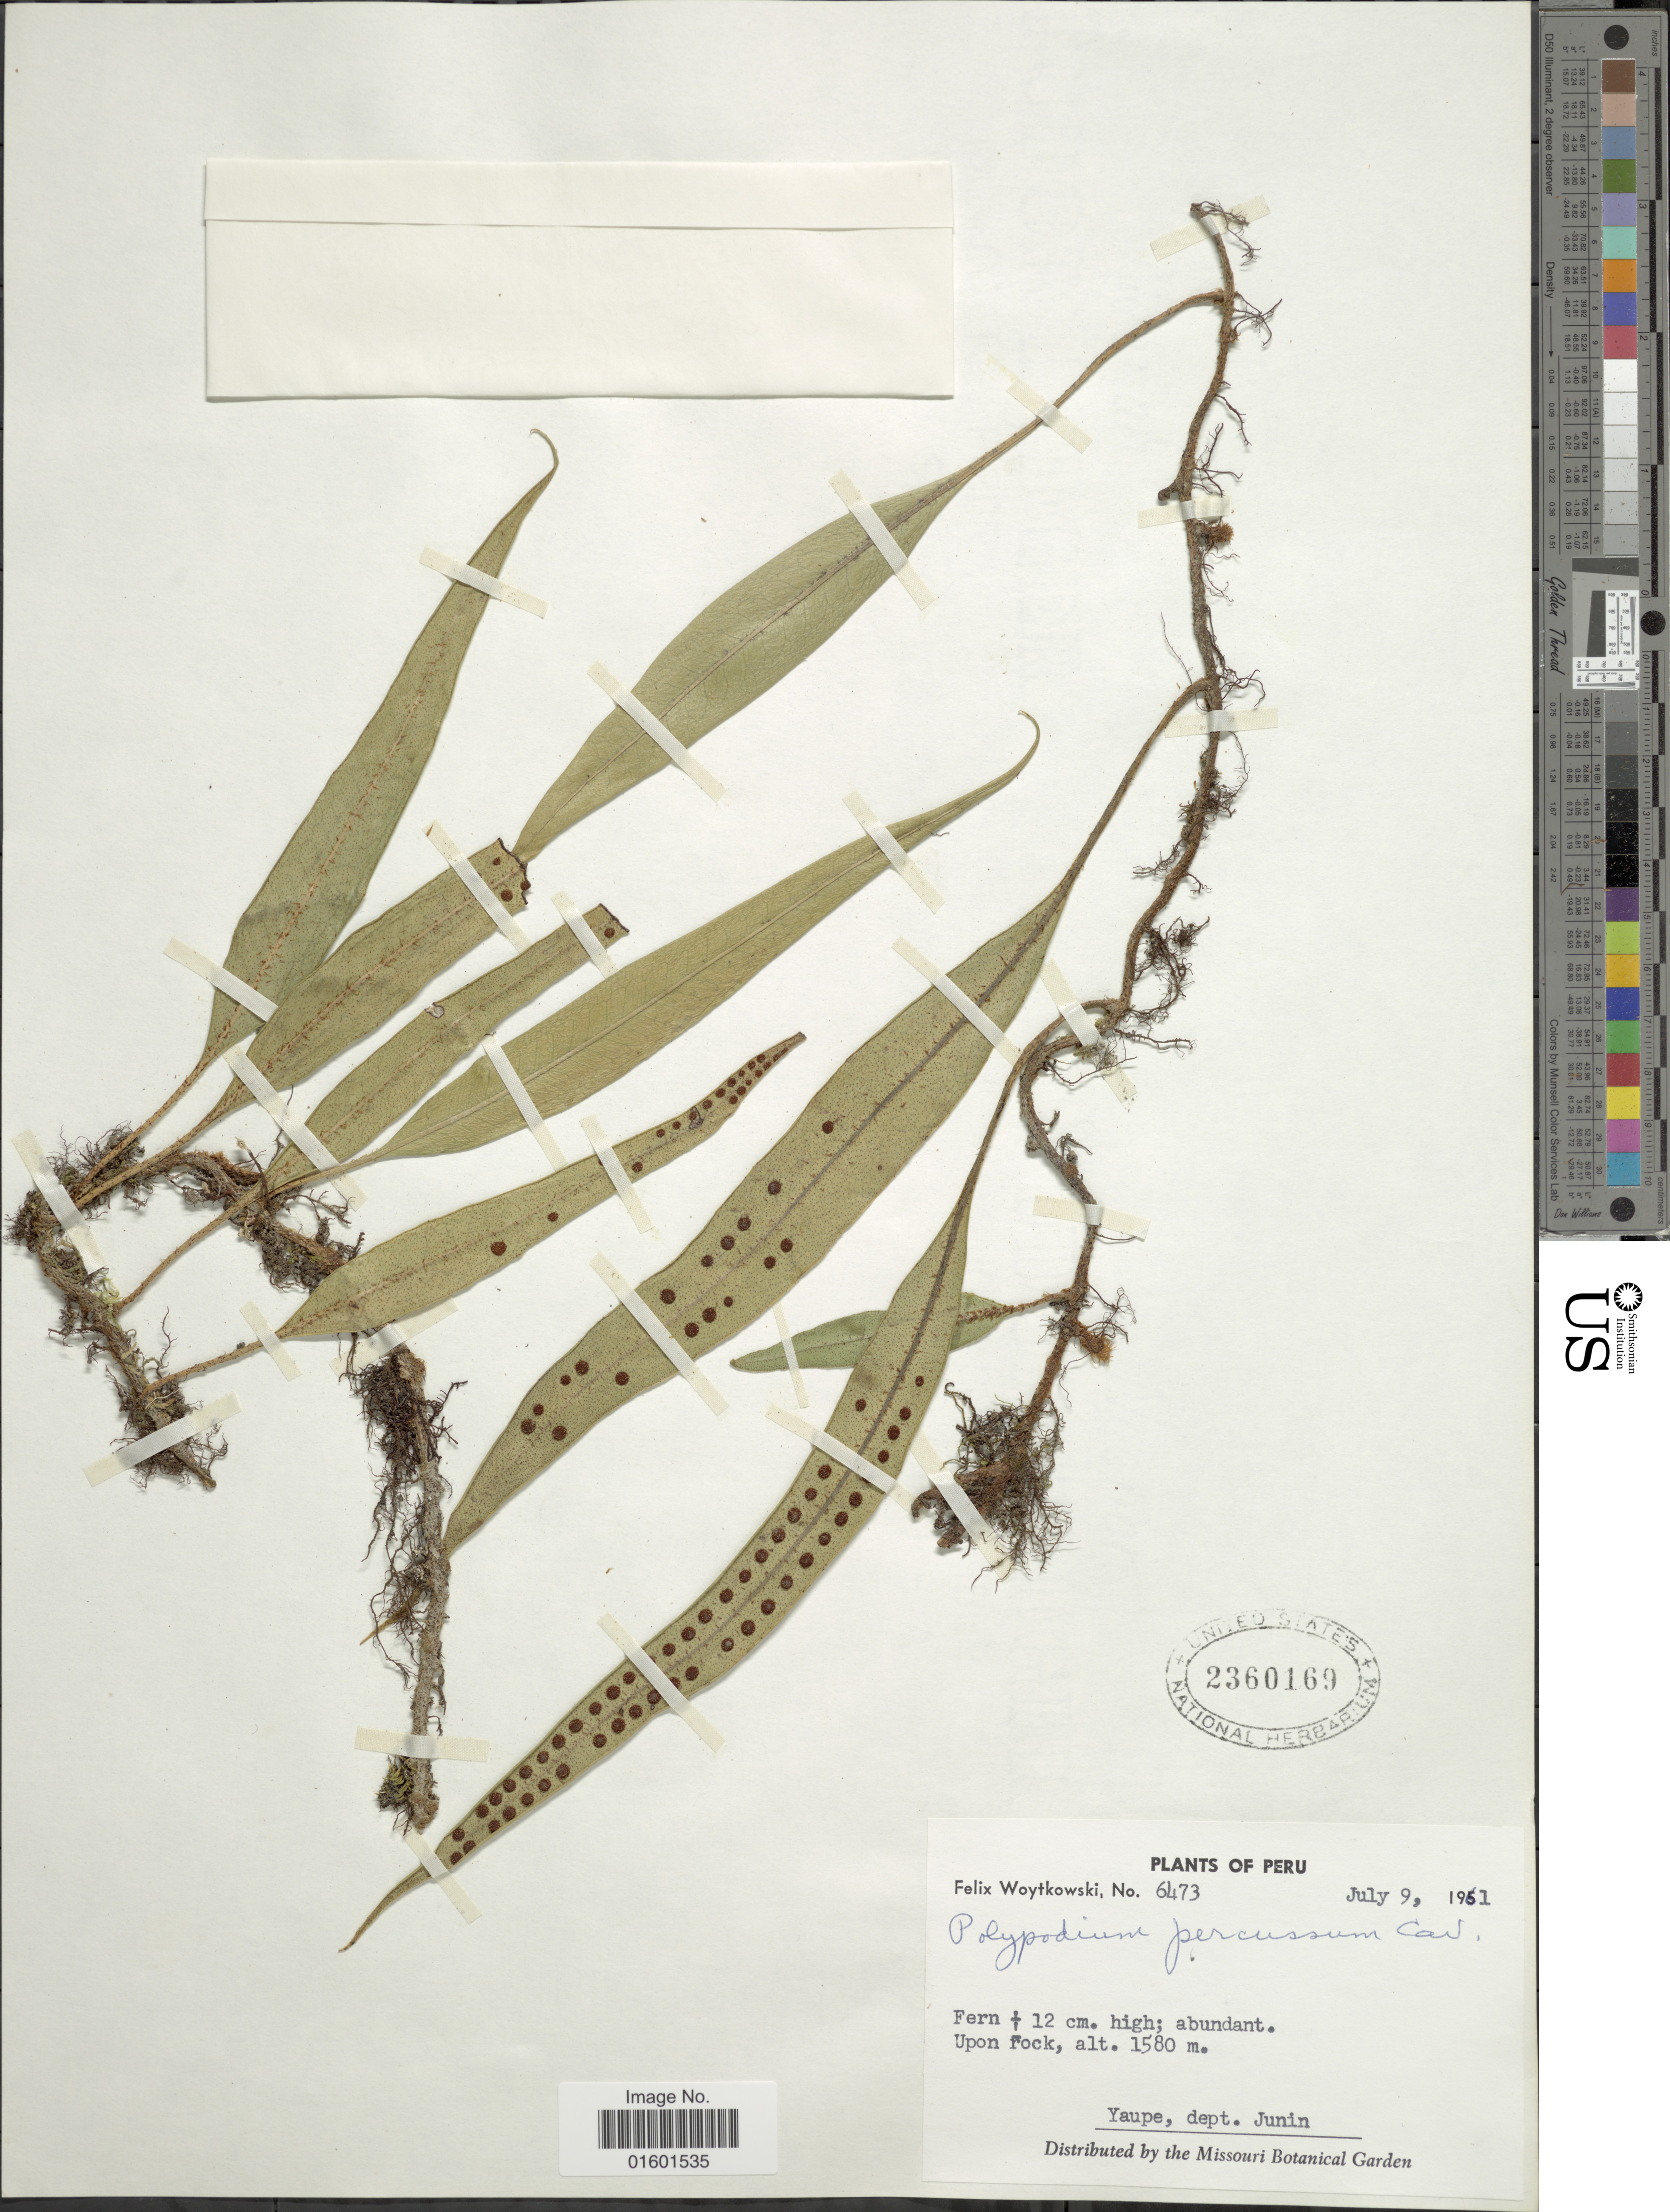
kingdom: Plantae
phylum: Tracheophyta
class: Polypodiopsida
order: Polypodiales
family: Polypodiaceae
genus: Microgramma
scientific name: Microgramma percussa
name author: (Cav.) de la Sota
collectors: F. Woytkowski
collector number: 6473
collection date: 1961-07-09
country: Peru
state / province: Junín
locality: Yaupe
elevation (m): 1580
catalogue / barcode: US 2360169